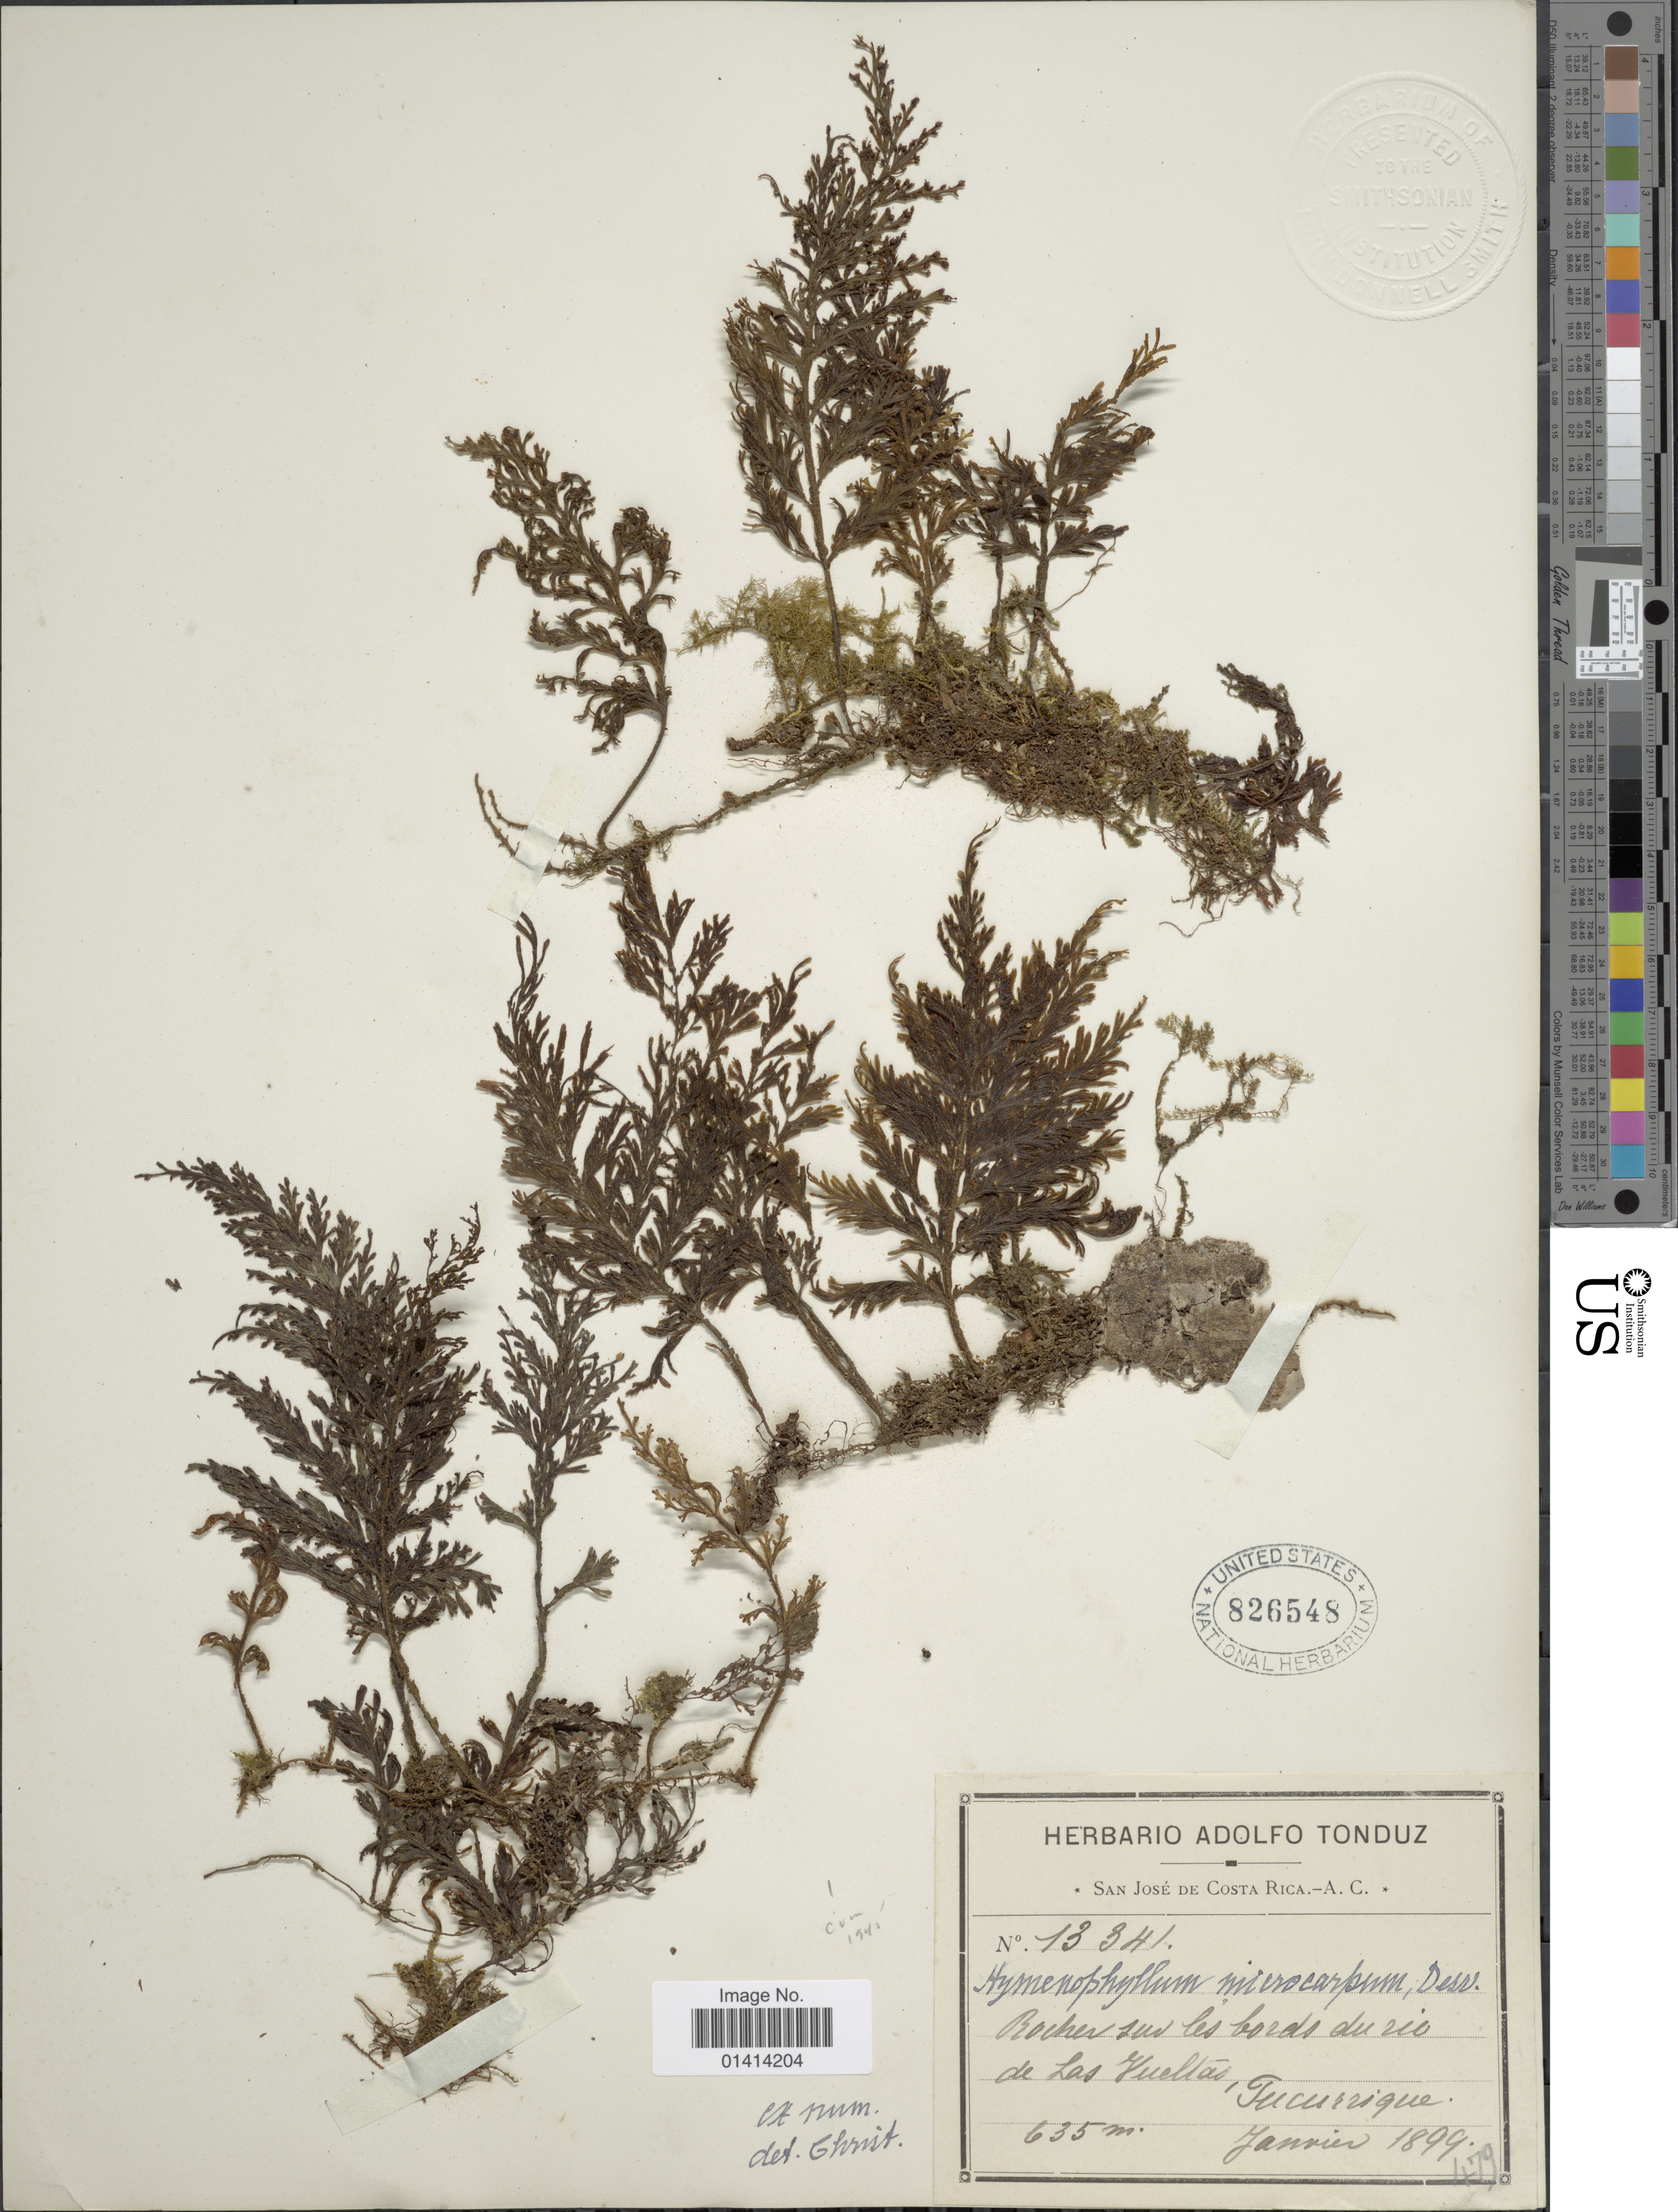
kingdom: Plantae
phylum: Tracheophyta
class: Polypodiopsida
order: Hymenophyllales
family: Hymenophyllaceae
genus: Hymenophyllum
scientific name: Hymenophyllum microcarpum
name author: (Desv.) Lellinger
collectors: ex Herb. Adolfo Tonduz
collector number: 13341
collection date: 1899-01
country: Costa Rica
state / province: Cartago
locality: Rocher sud les bords du in de Las Vueltas, Tucurrique.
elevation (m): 635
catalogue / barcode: US 826548